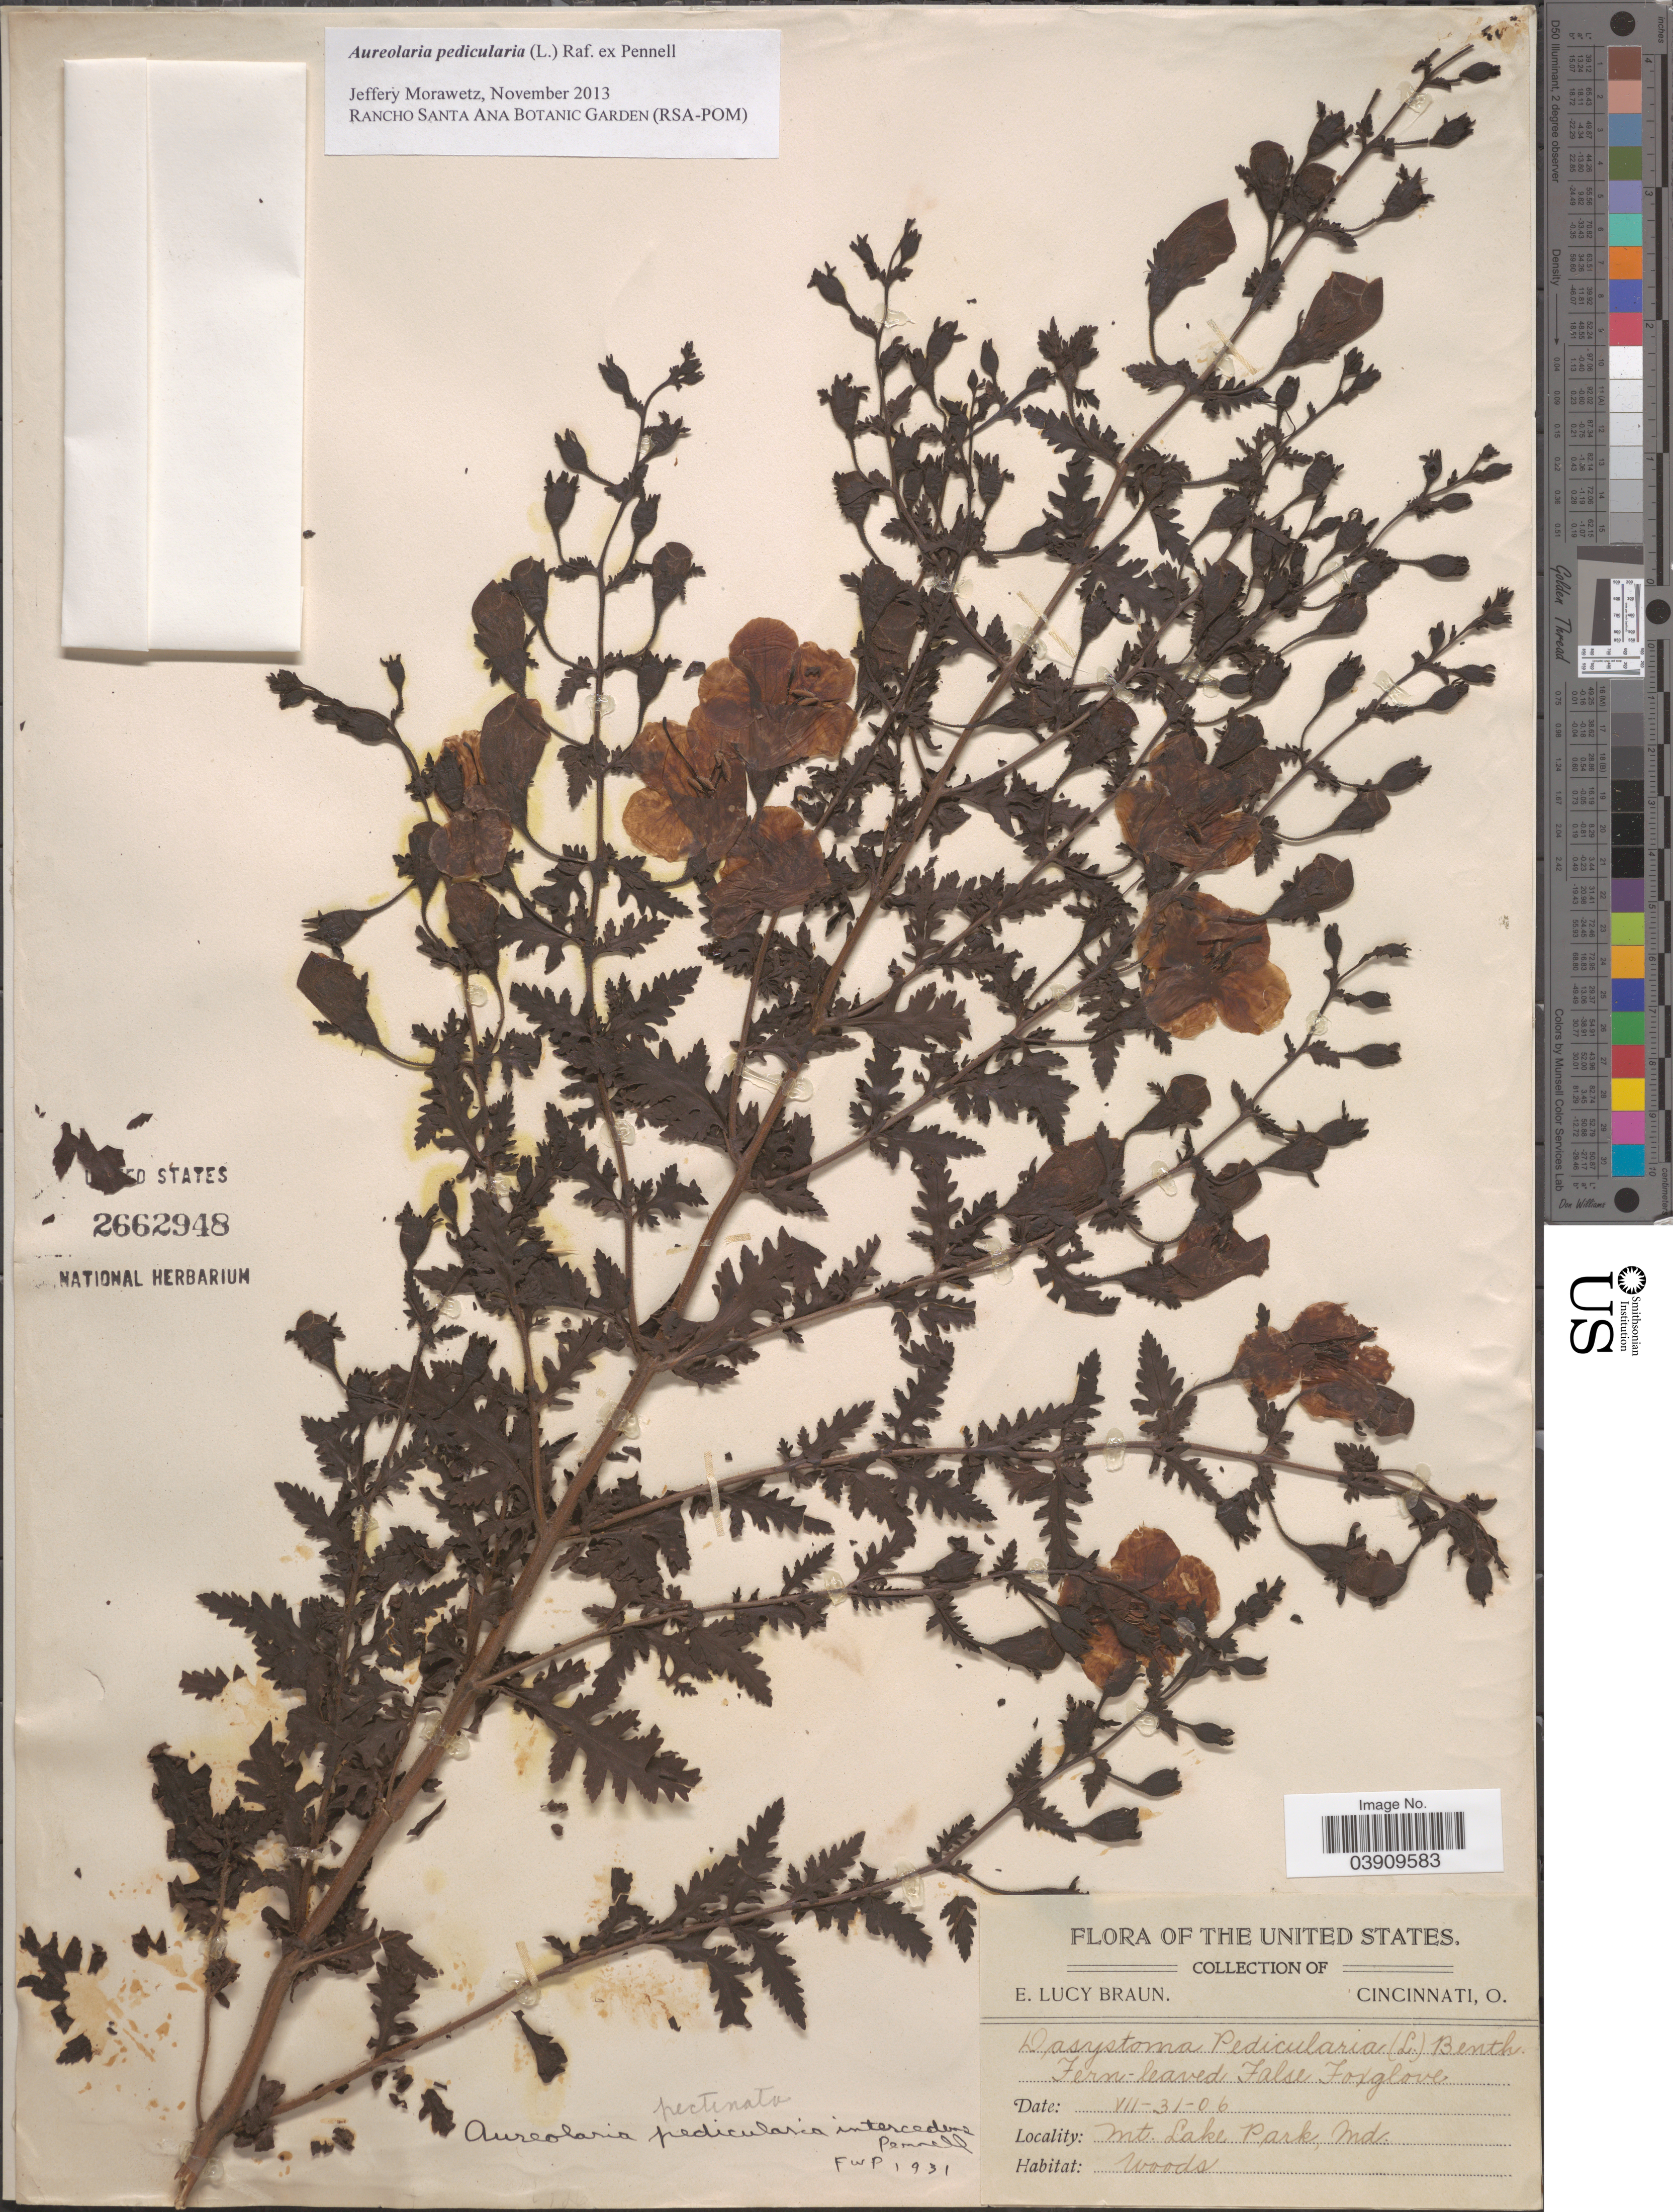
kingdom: Plantae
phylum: Tracheophyta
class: Magnoliopsida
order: Lamiales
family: Orobanchaceae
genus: Aureolaria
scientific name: Aureolaria pedicularia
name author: (L.) Raf. ex Farw.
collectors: E. L. Braun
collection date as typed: Transcribed d/m/y: 31/7/6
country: United States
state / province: Maryland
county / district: Garrett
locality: Mt. Lake Park.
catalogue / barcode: US 2662948